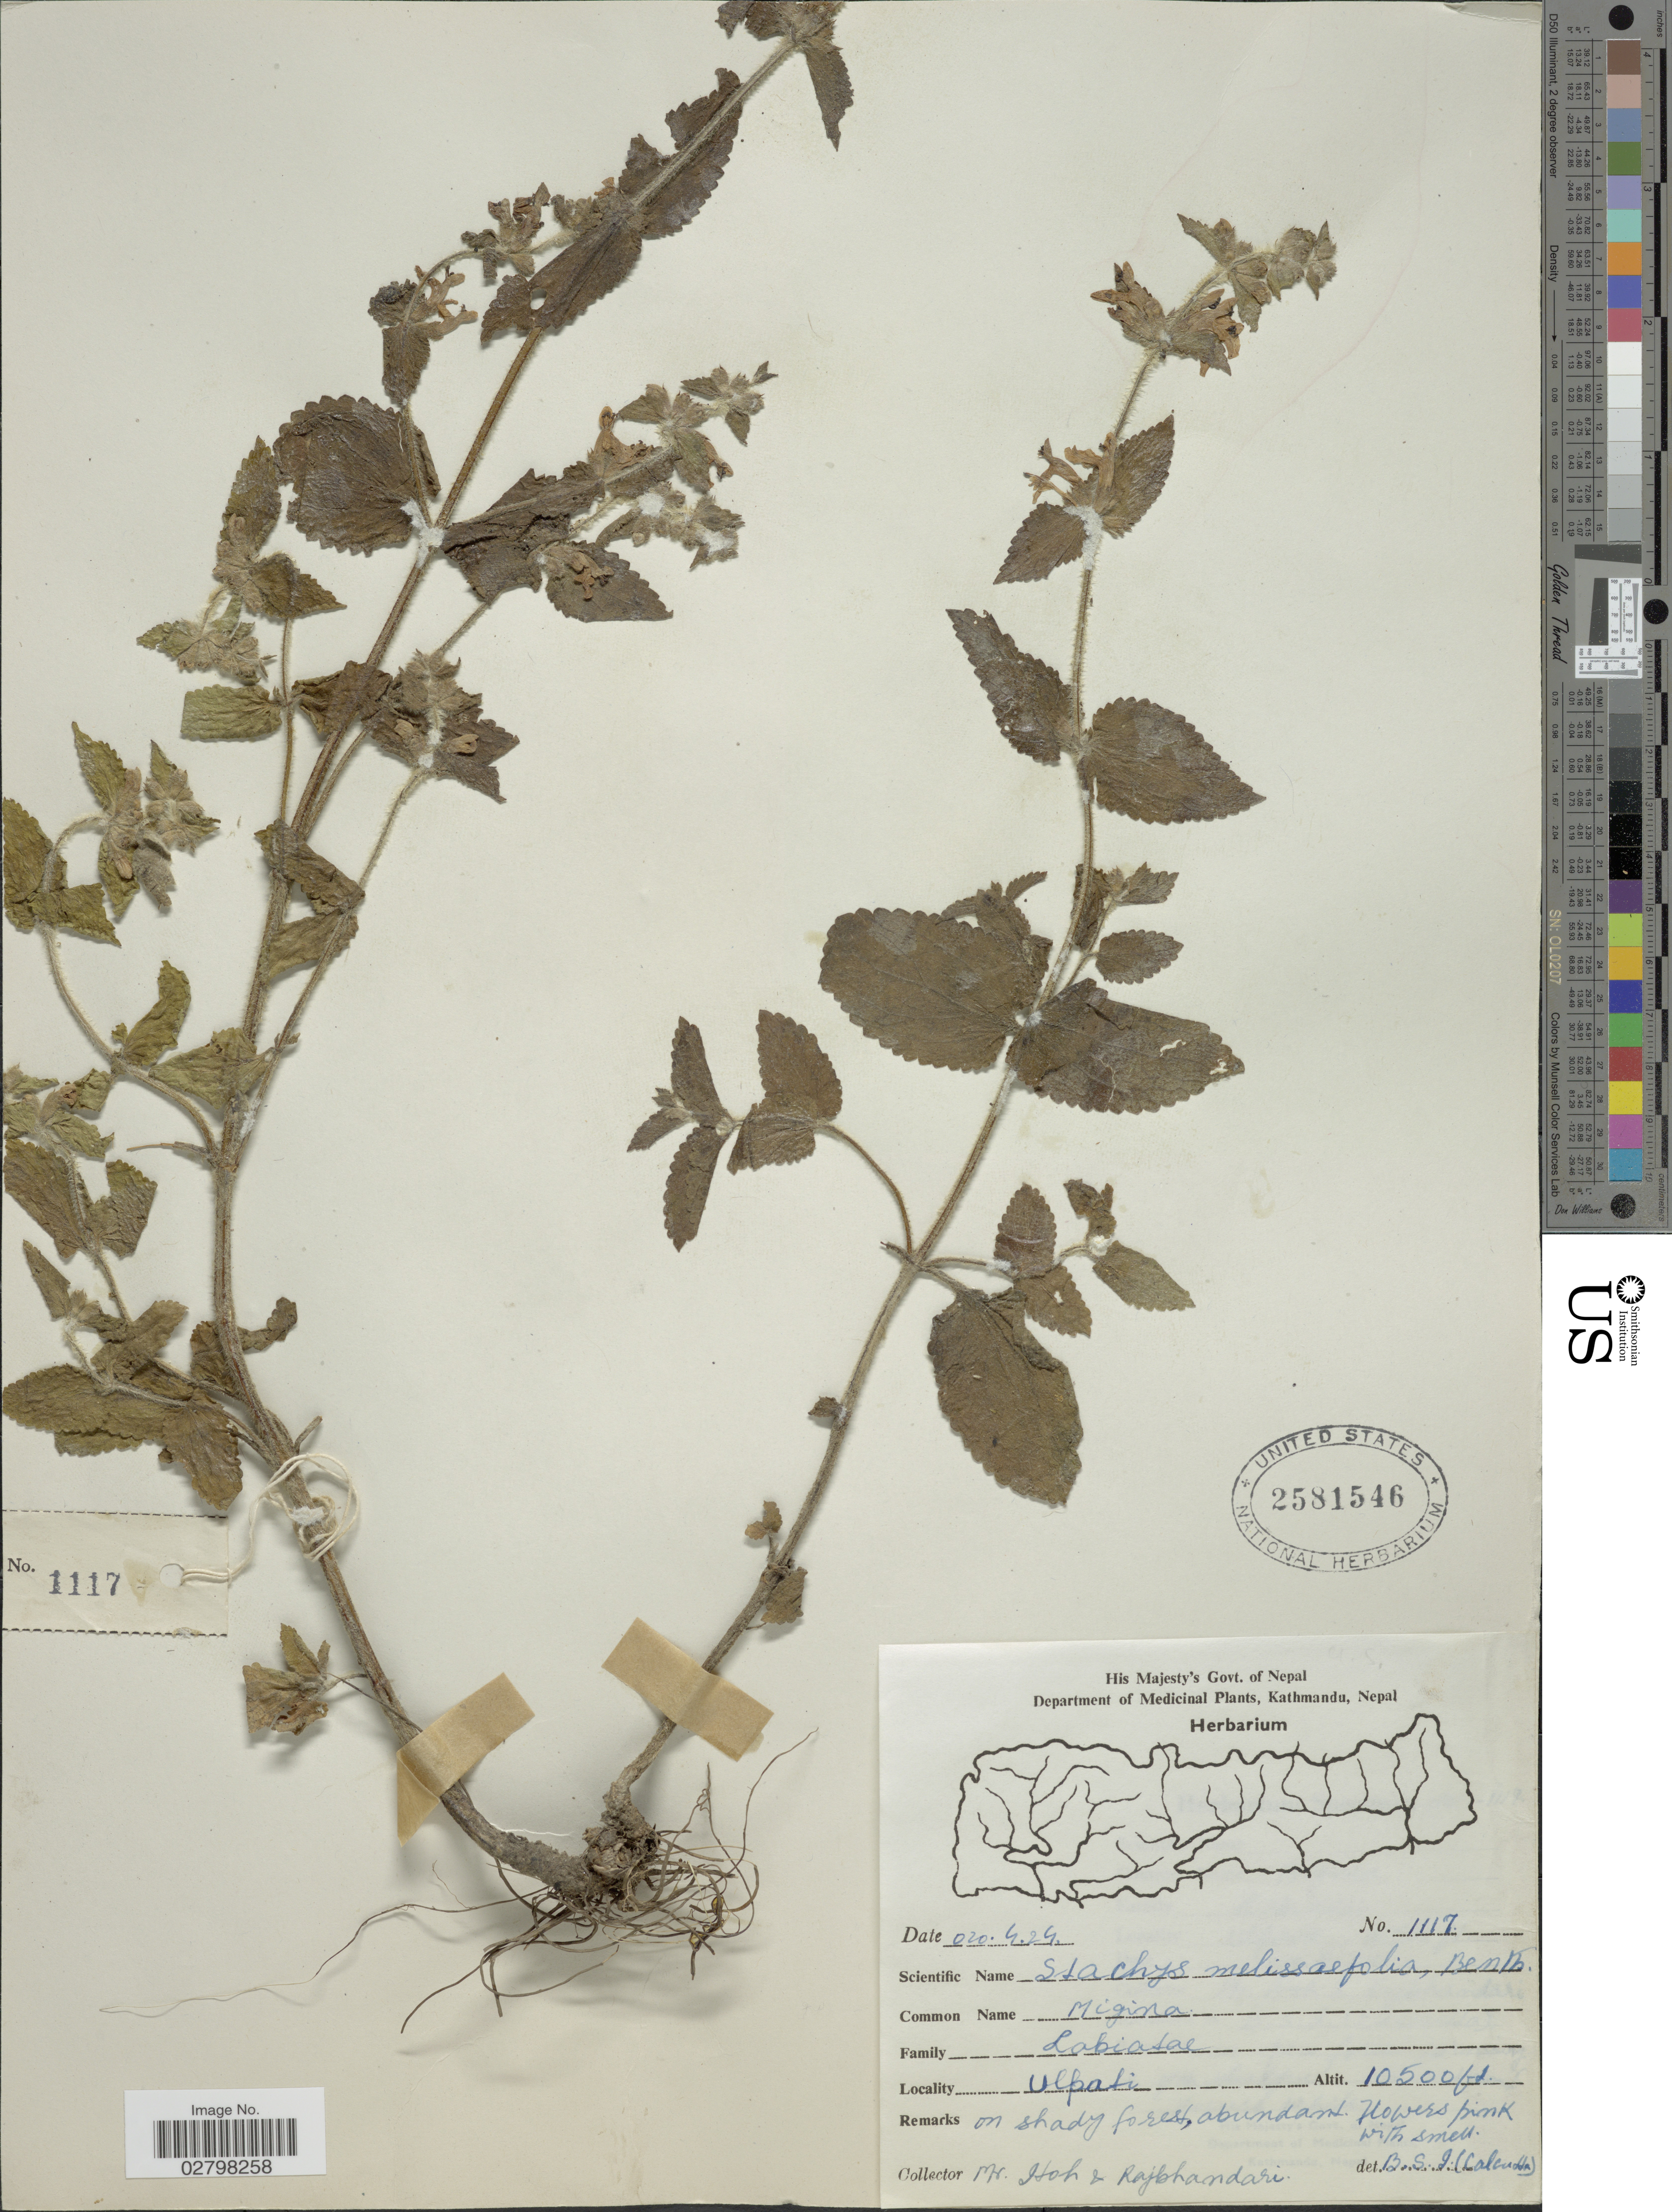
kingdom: Plantae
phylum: Tracheophyta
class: Magnoliopsida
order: Lamiales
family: Lamiaceae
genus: Stachys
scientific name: Stachys melissifolia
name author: Benth.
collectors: -. Itoh & Rajbhandari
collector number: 1117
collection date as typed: Transcribed d/m/y: 20/4/24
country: Nepal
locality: Ulpati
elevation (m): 3200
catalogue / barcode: US 2581546